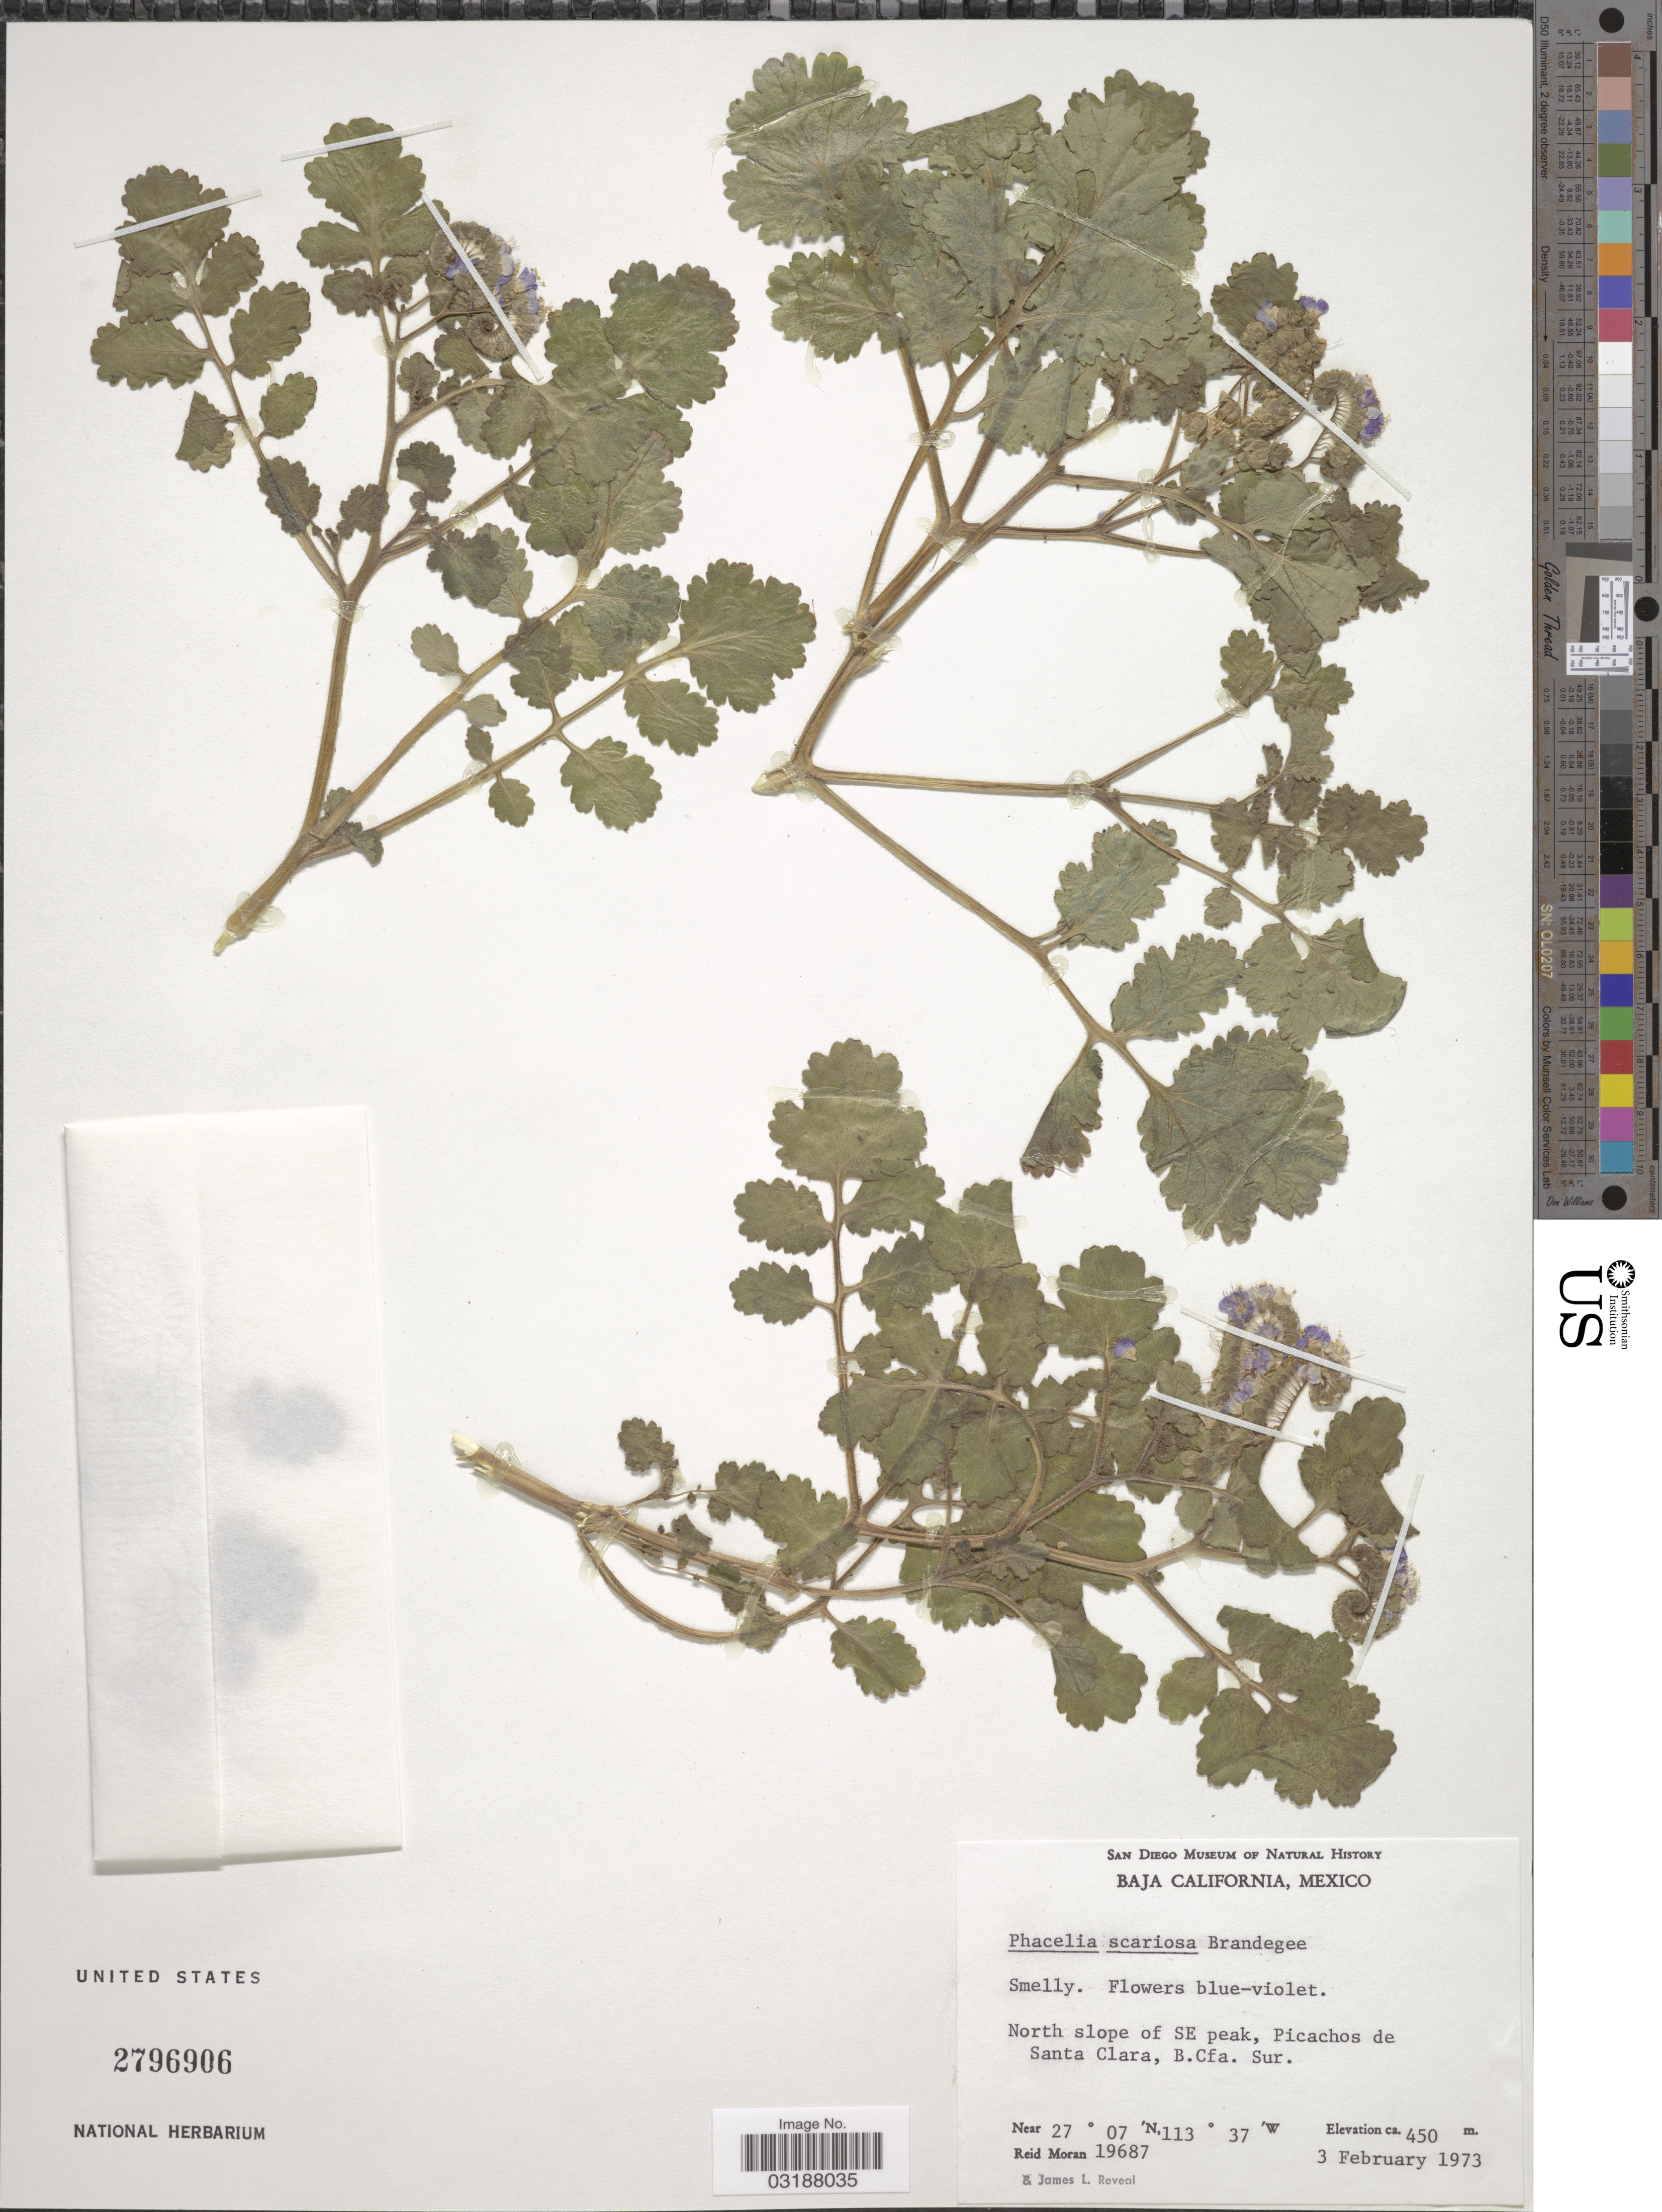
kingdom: Plantae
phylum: Tracheophyta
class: Magnoliopsida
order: Boraginales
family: Hydrophyllaceae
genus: Phacelia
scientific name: Phacelia scariosa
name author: Brandegee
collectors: R. Moran & J. L. Reveal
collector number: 19687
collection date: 1973-02-03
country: Mexico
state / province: Baja California Sur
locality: North slope of SE peak, Picachos de Santa Clara, B. Cfa. Sur.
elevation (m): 450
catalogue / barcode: US 2796906